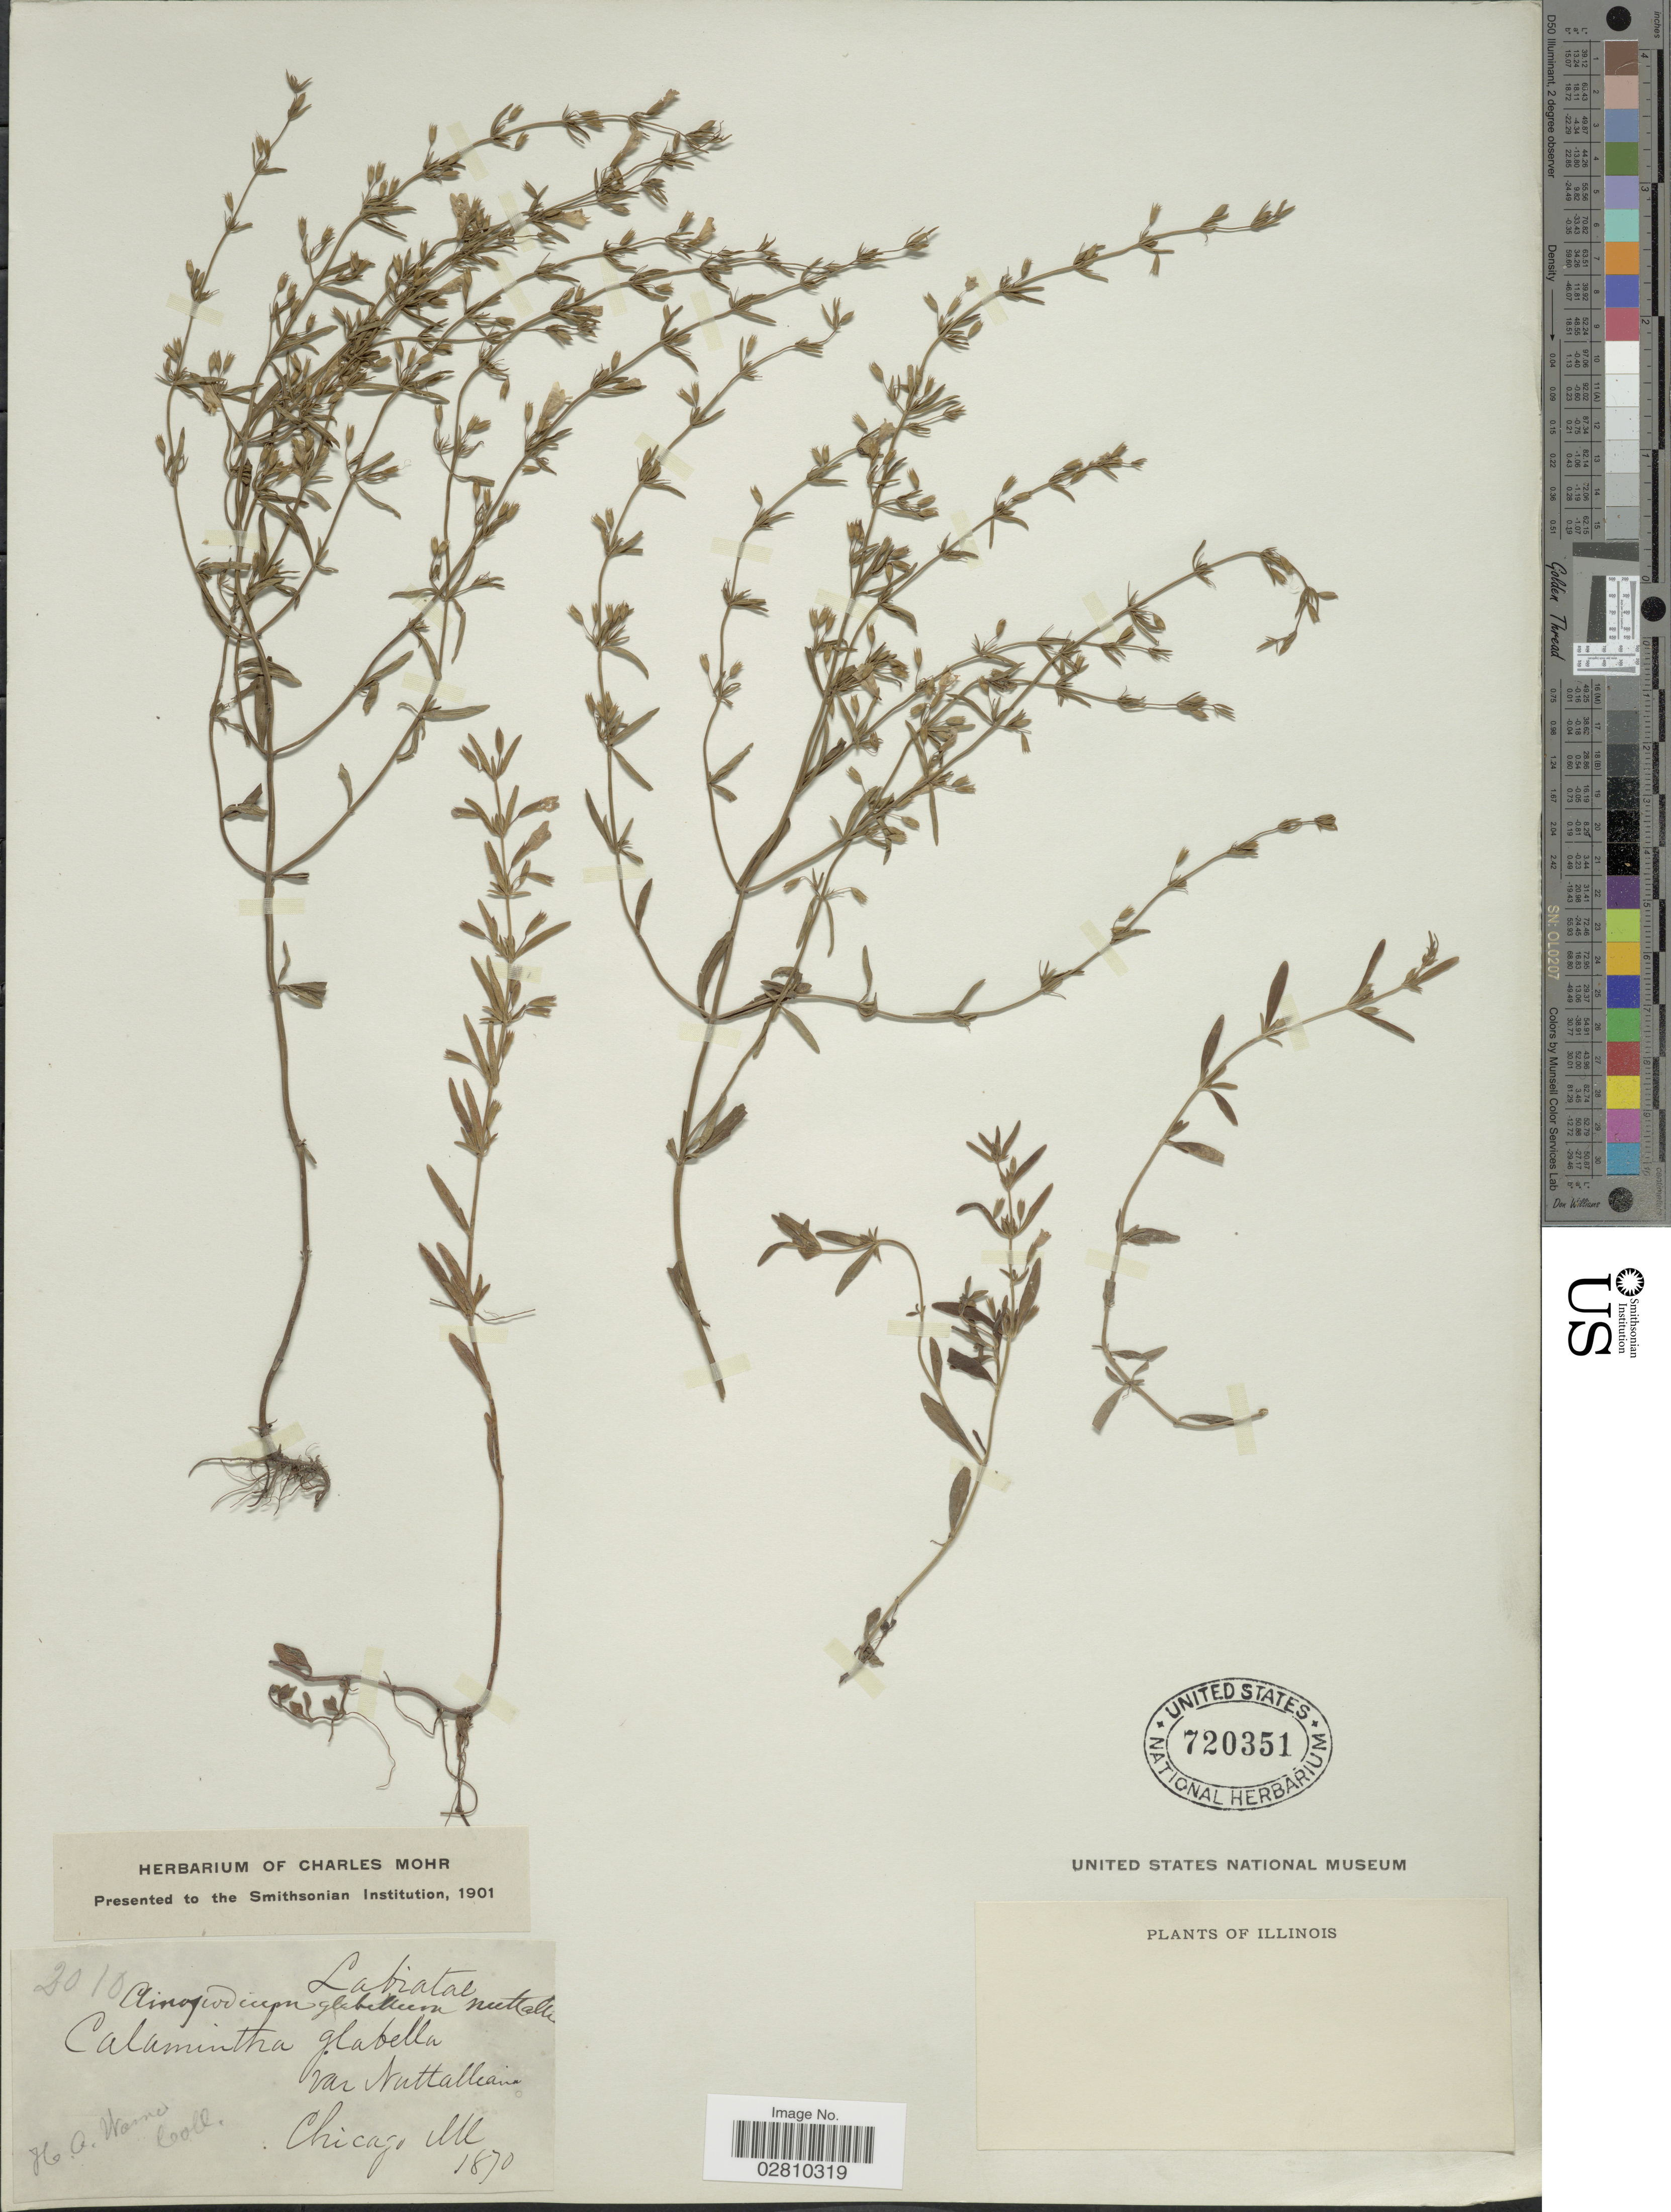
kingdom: Plantae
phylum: Tracheophyta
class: Magnoliopsida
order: Lamiales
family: Lamiaceae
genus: Clinopodium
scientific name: Clinopodium glabrum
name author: (Nutt.) Kuntze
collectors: H. Warne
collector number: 2010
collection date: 1870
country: United States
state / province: Illinois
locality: Chicago, Ill.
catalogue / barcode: US 720351